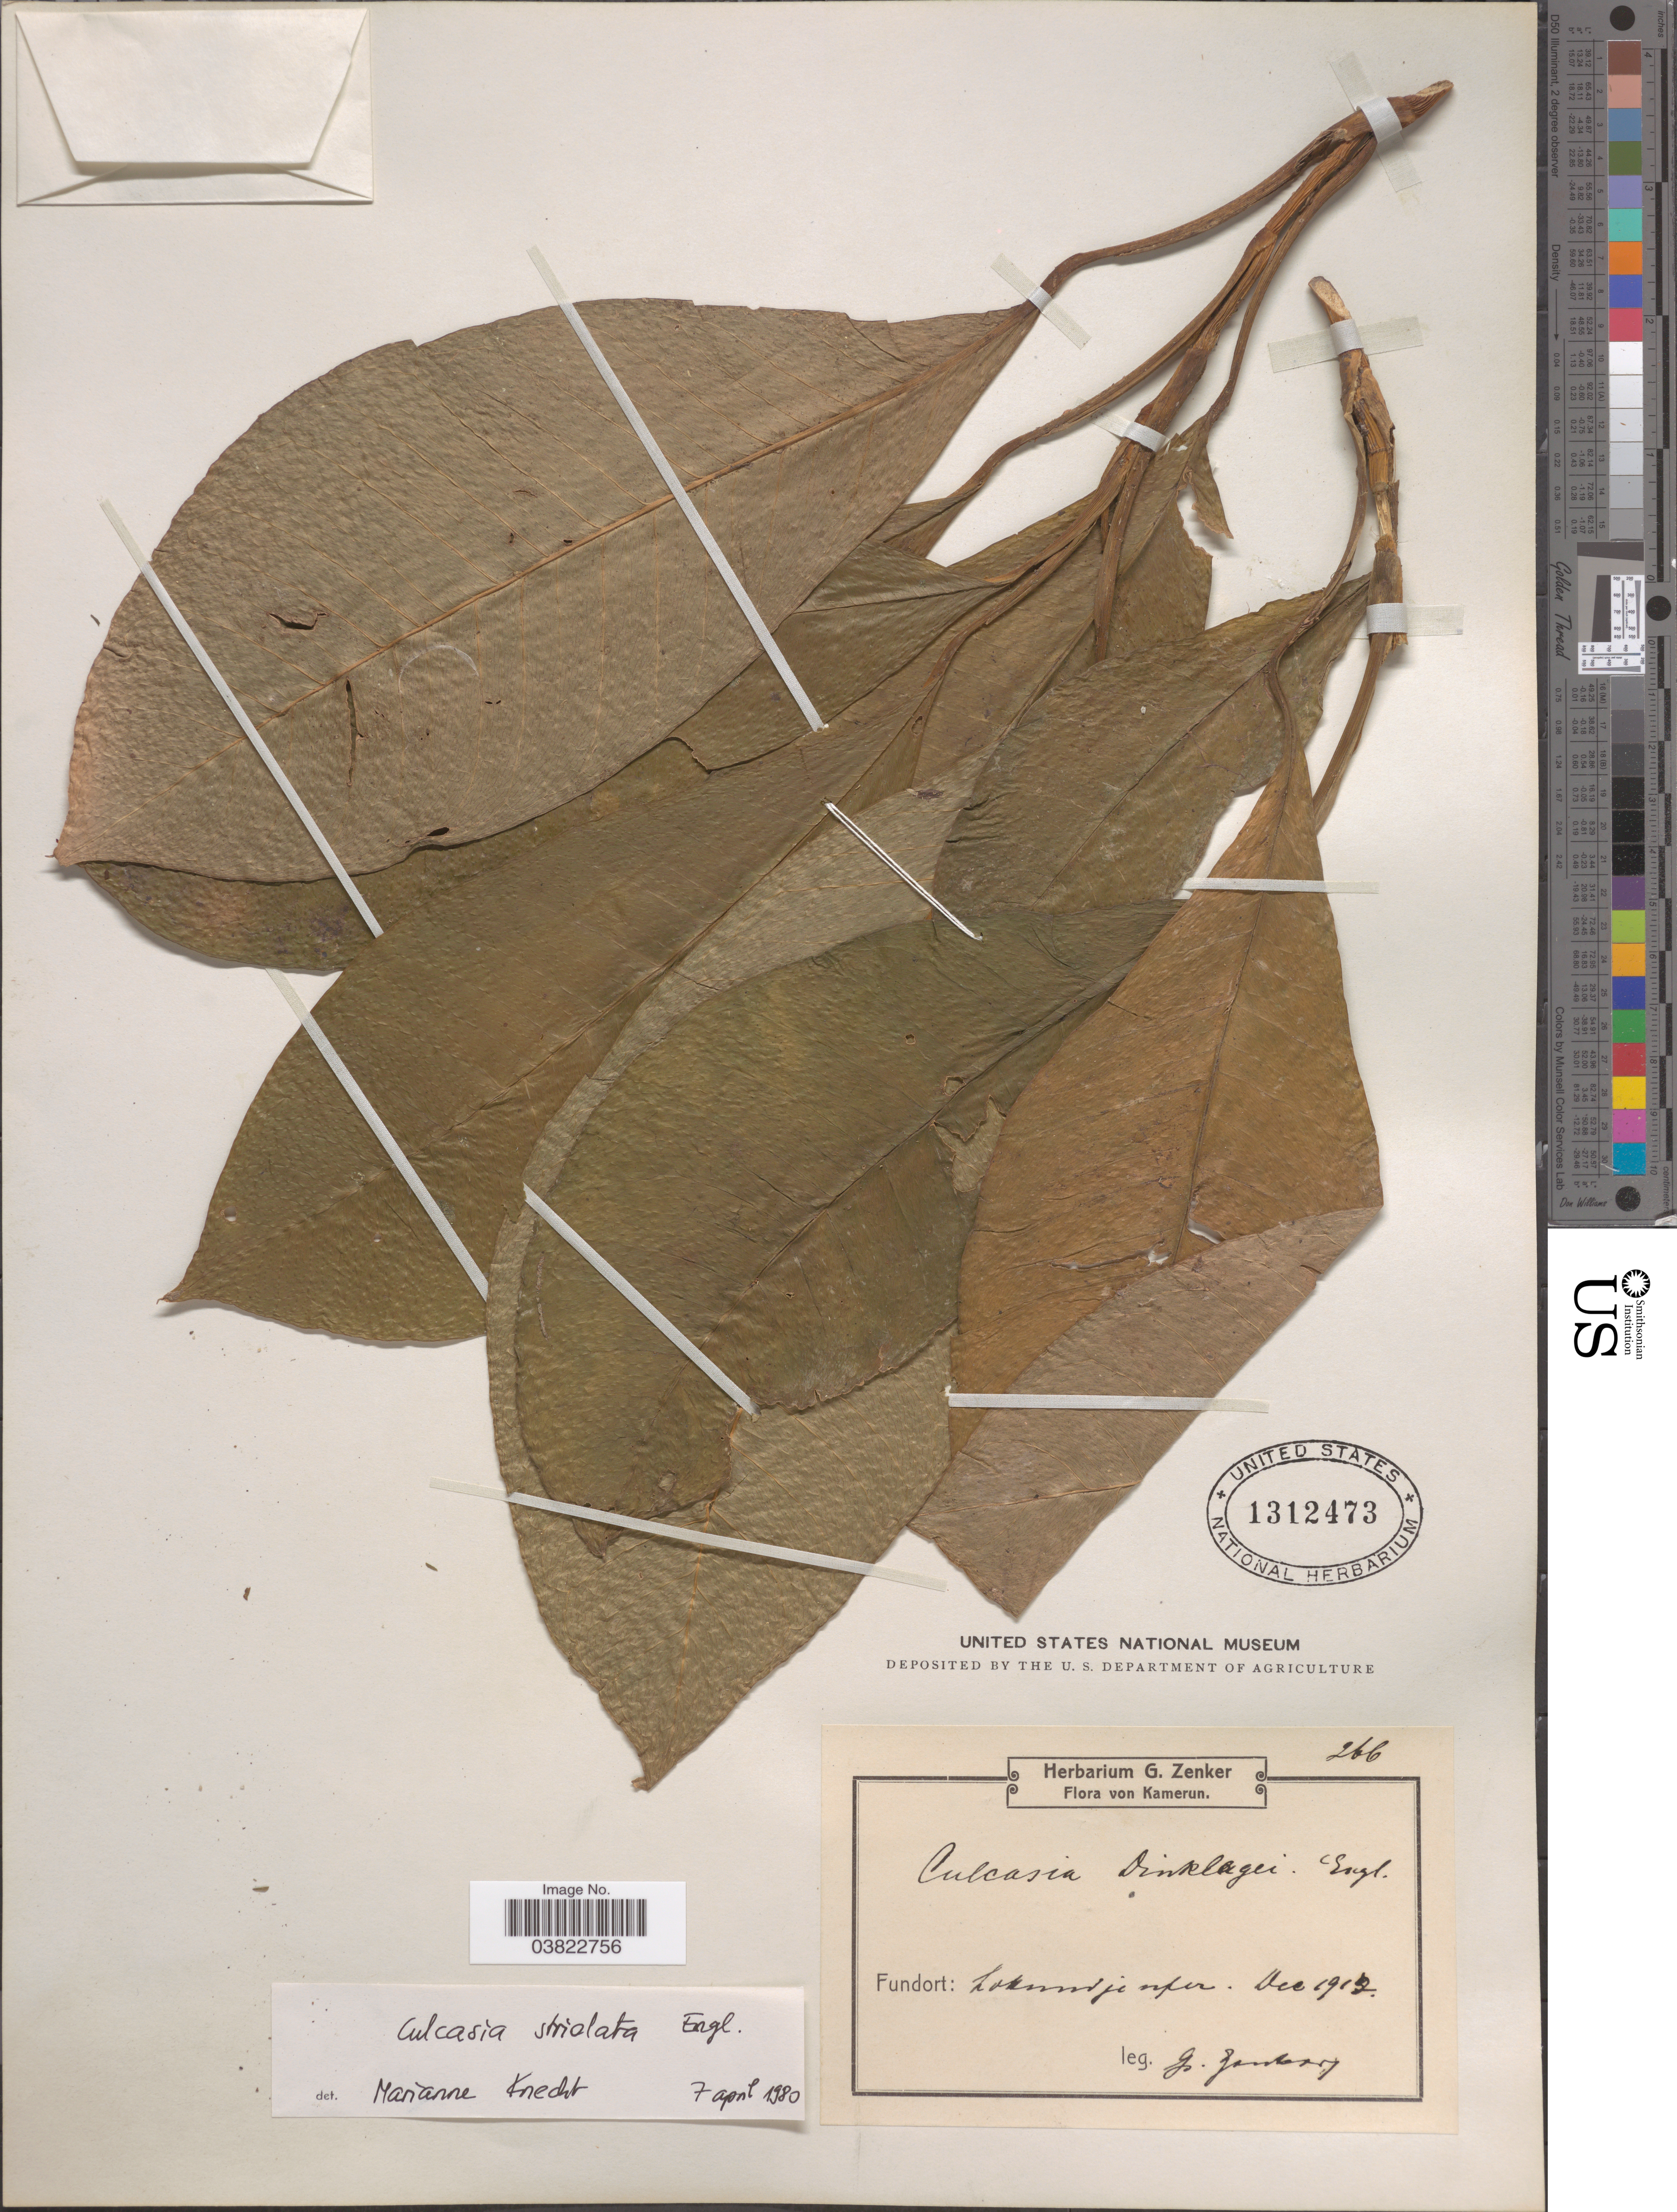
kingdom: Plantae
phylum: Tracheophyta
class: Liliopsida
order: Alismatales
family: Araceae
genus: Culcasia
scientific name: Culcasia striolata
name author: Engl.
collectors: G. A. Zenker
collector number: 266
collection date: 1912-12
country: Cameroon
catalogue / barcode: US 1312473